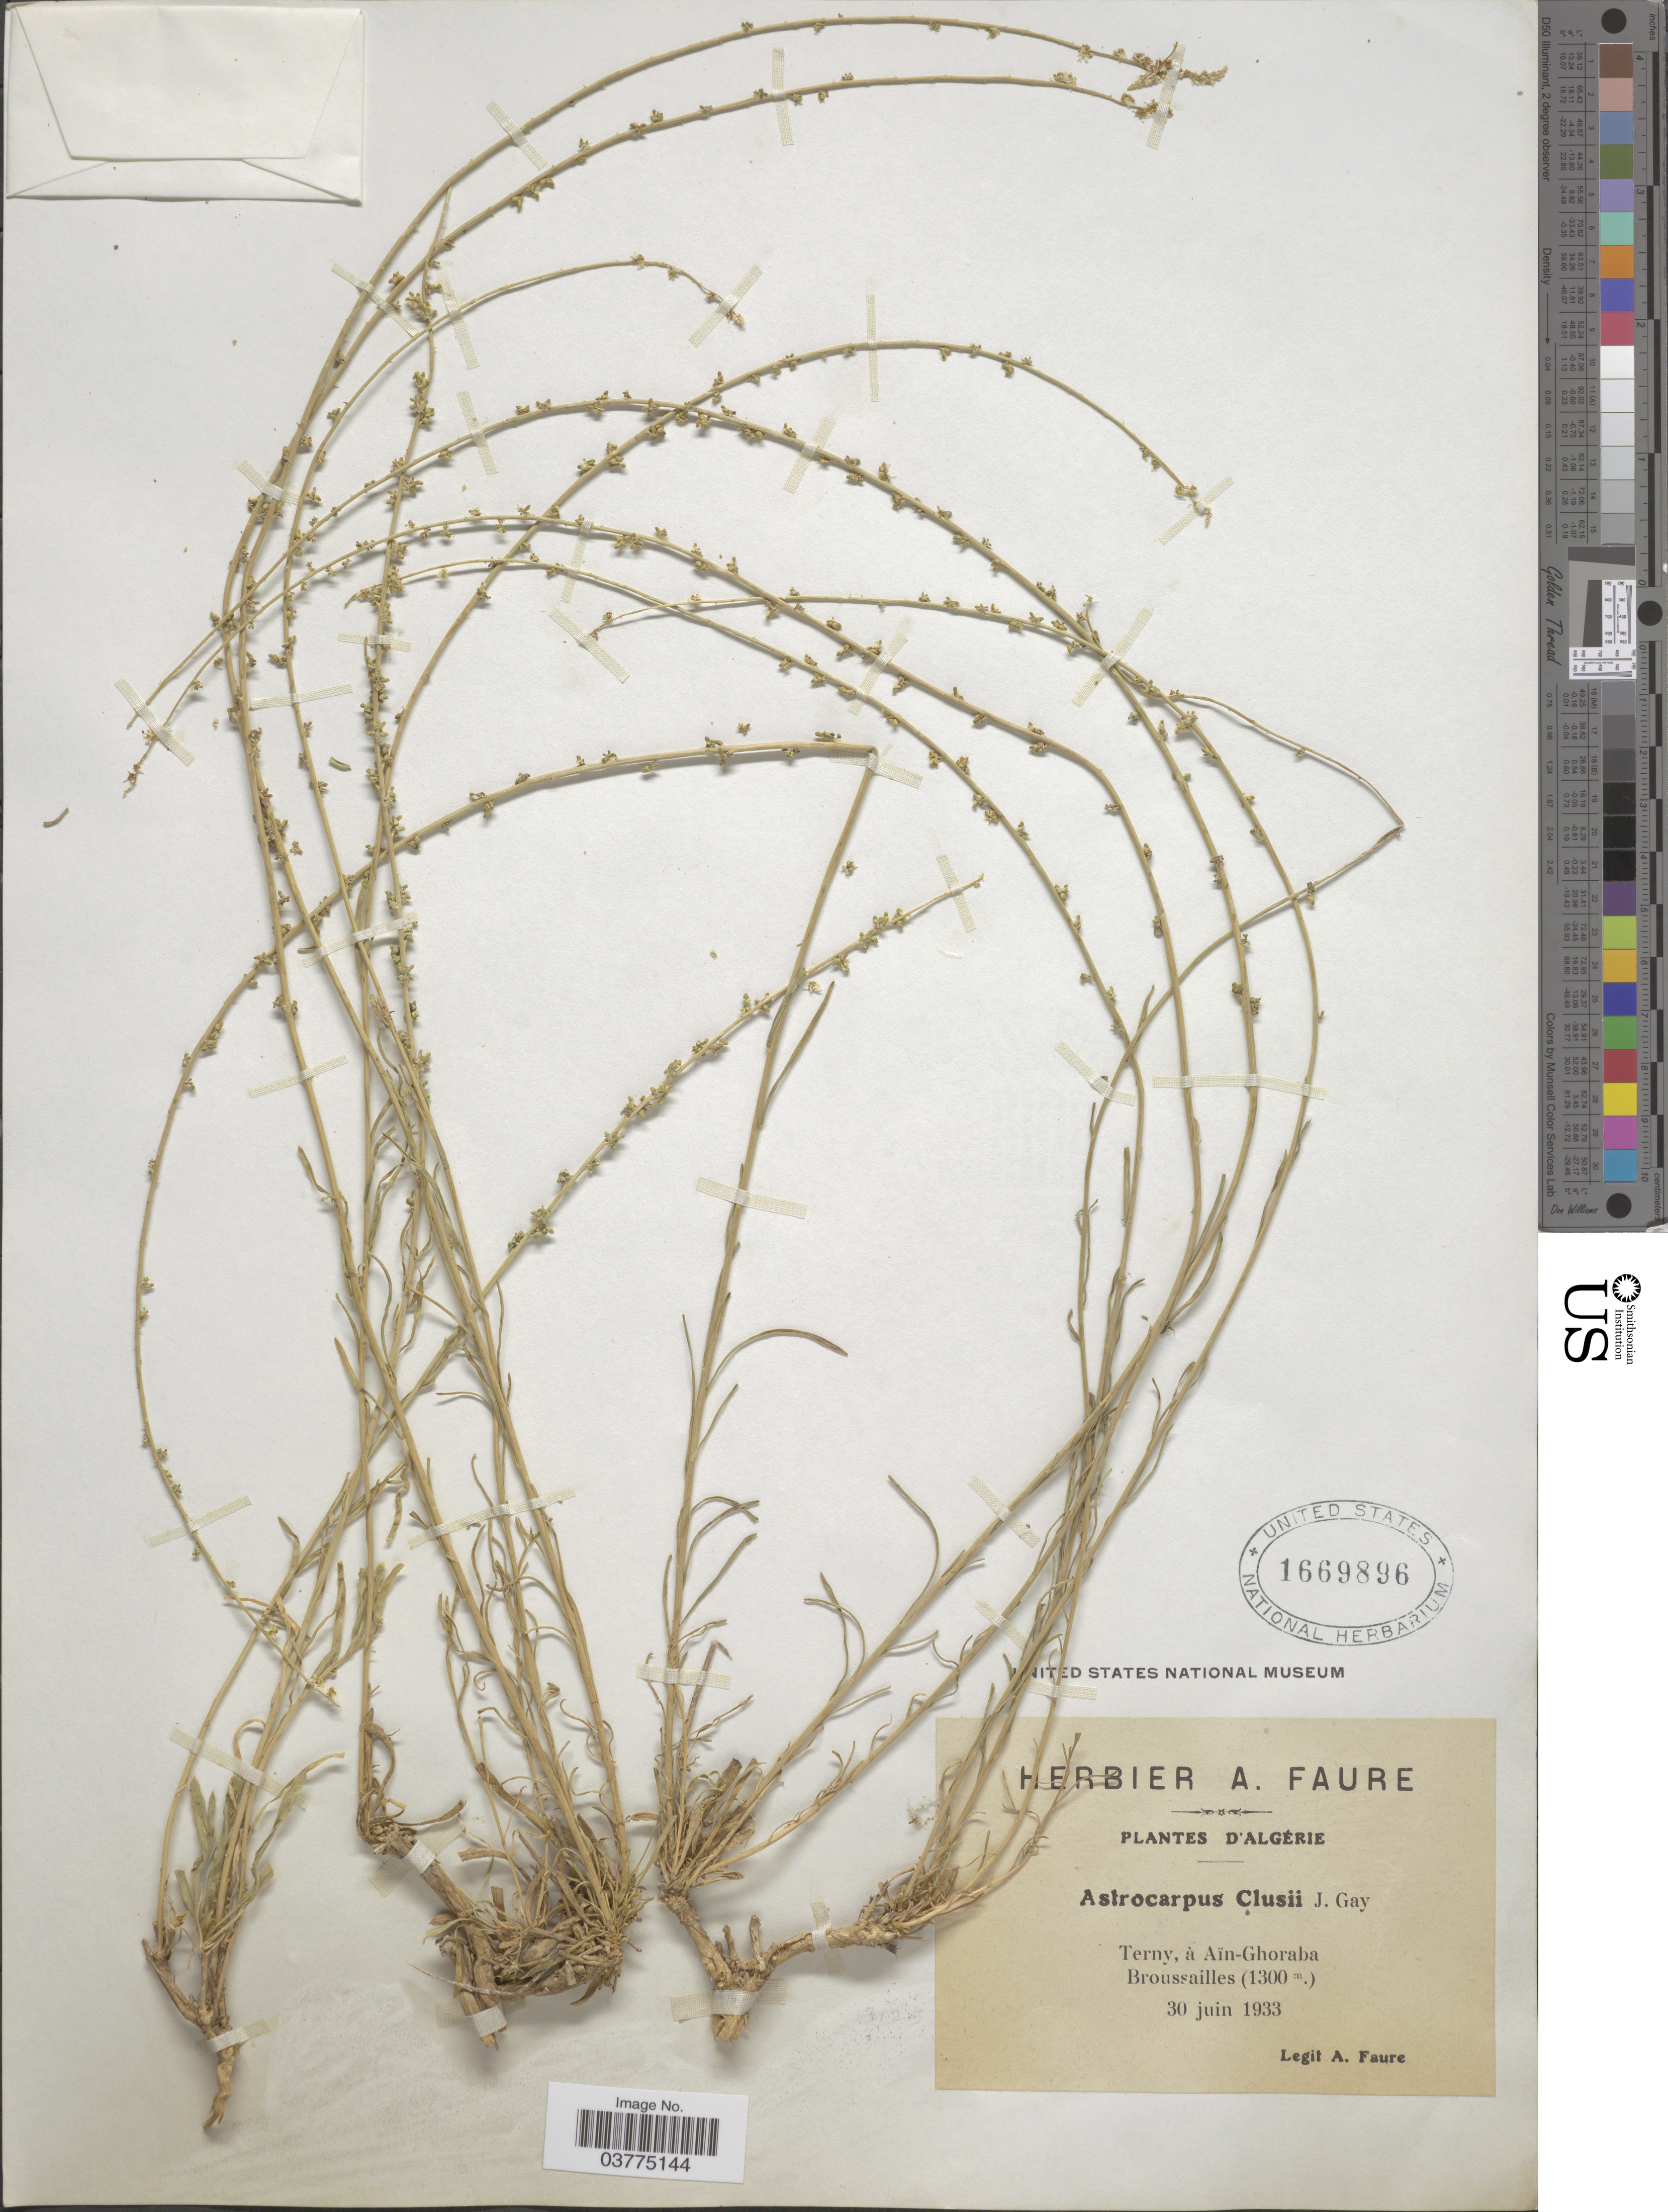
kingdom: Plantae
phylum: Tracheophyta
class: Magnoliopsida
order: Brassicales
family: Resedaceae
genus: Sesamoides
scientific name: Sesamoides purpurascens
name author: (L.) G. López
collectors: A. Faure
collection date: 1933-06-30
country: Algeria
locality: Terny, à Aïn-Ghoraba Broussailles.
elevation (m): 1300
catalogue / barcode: US 1669896